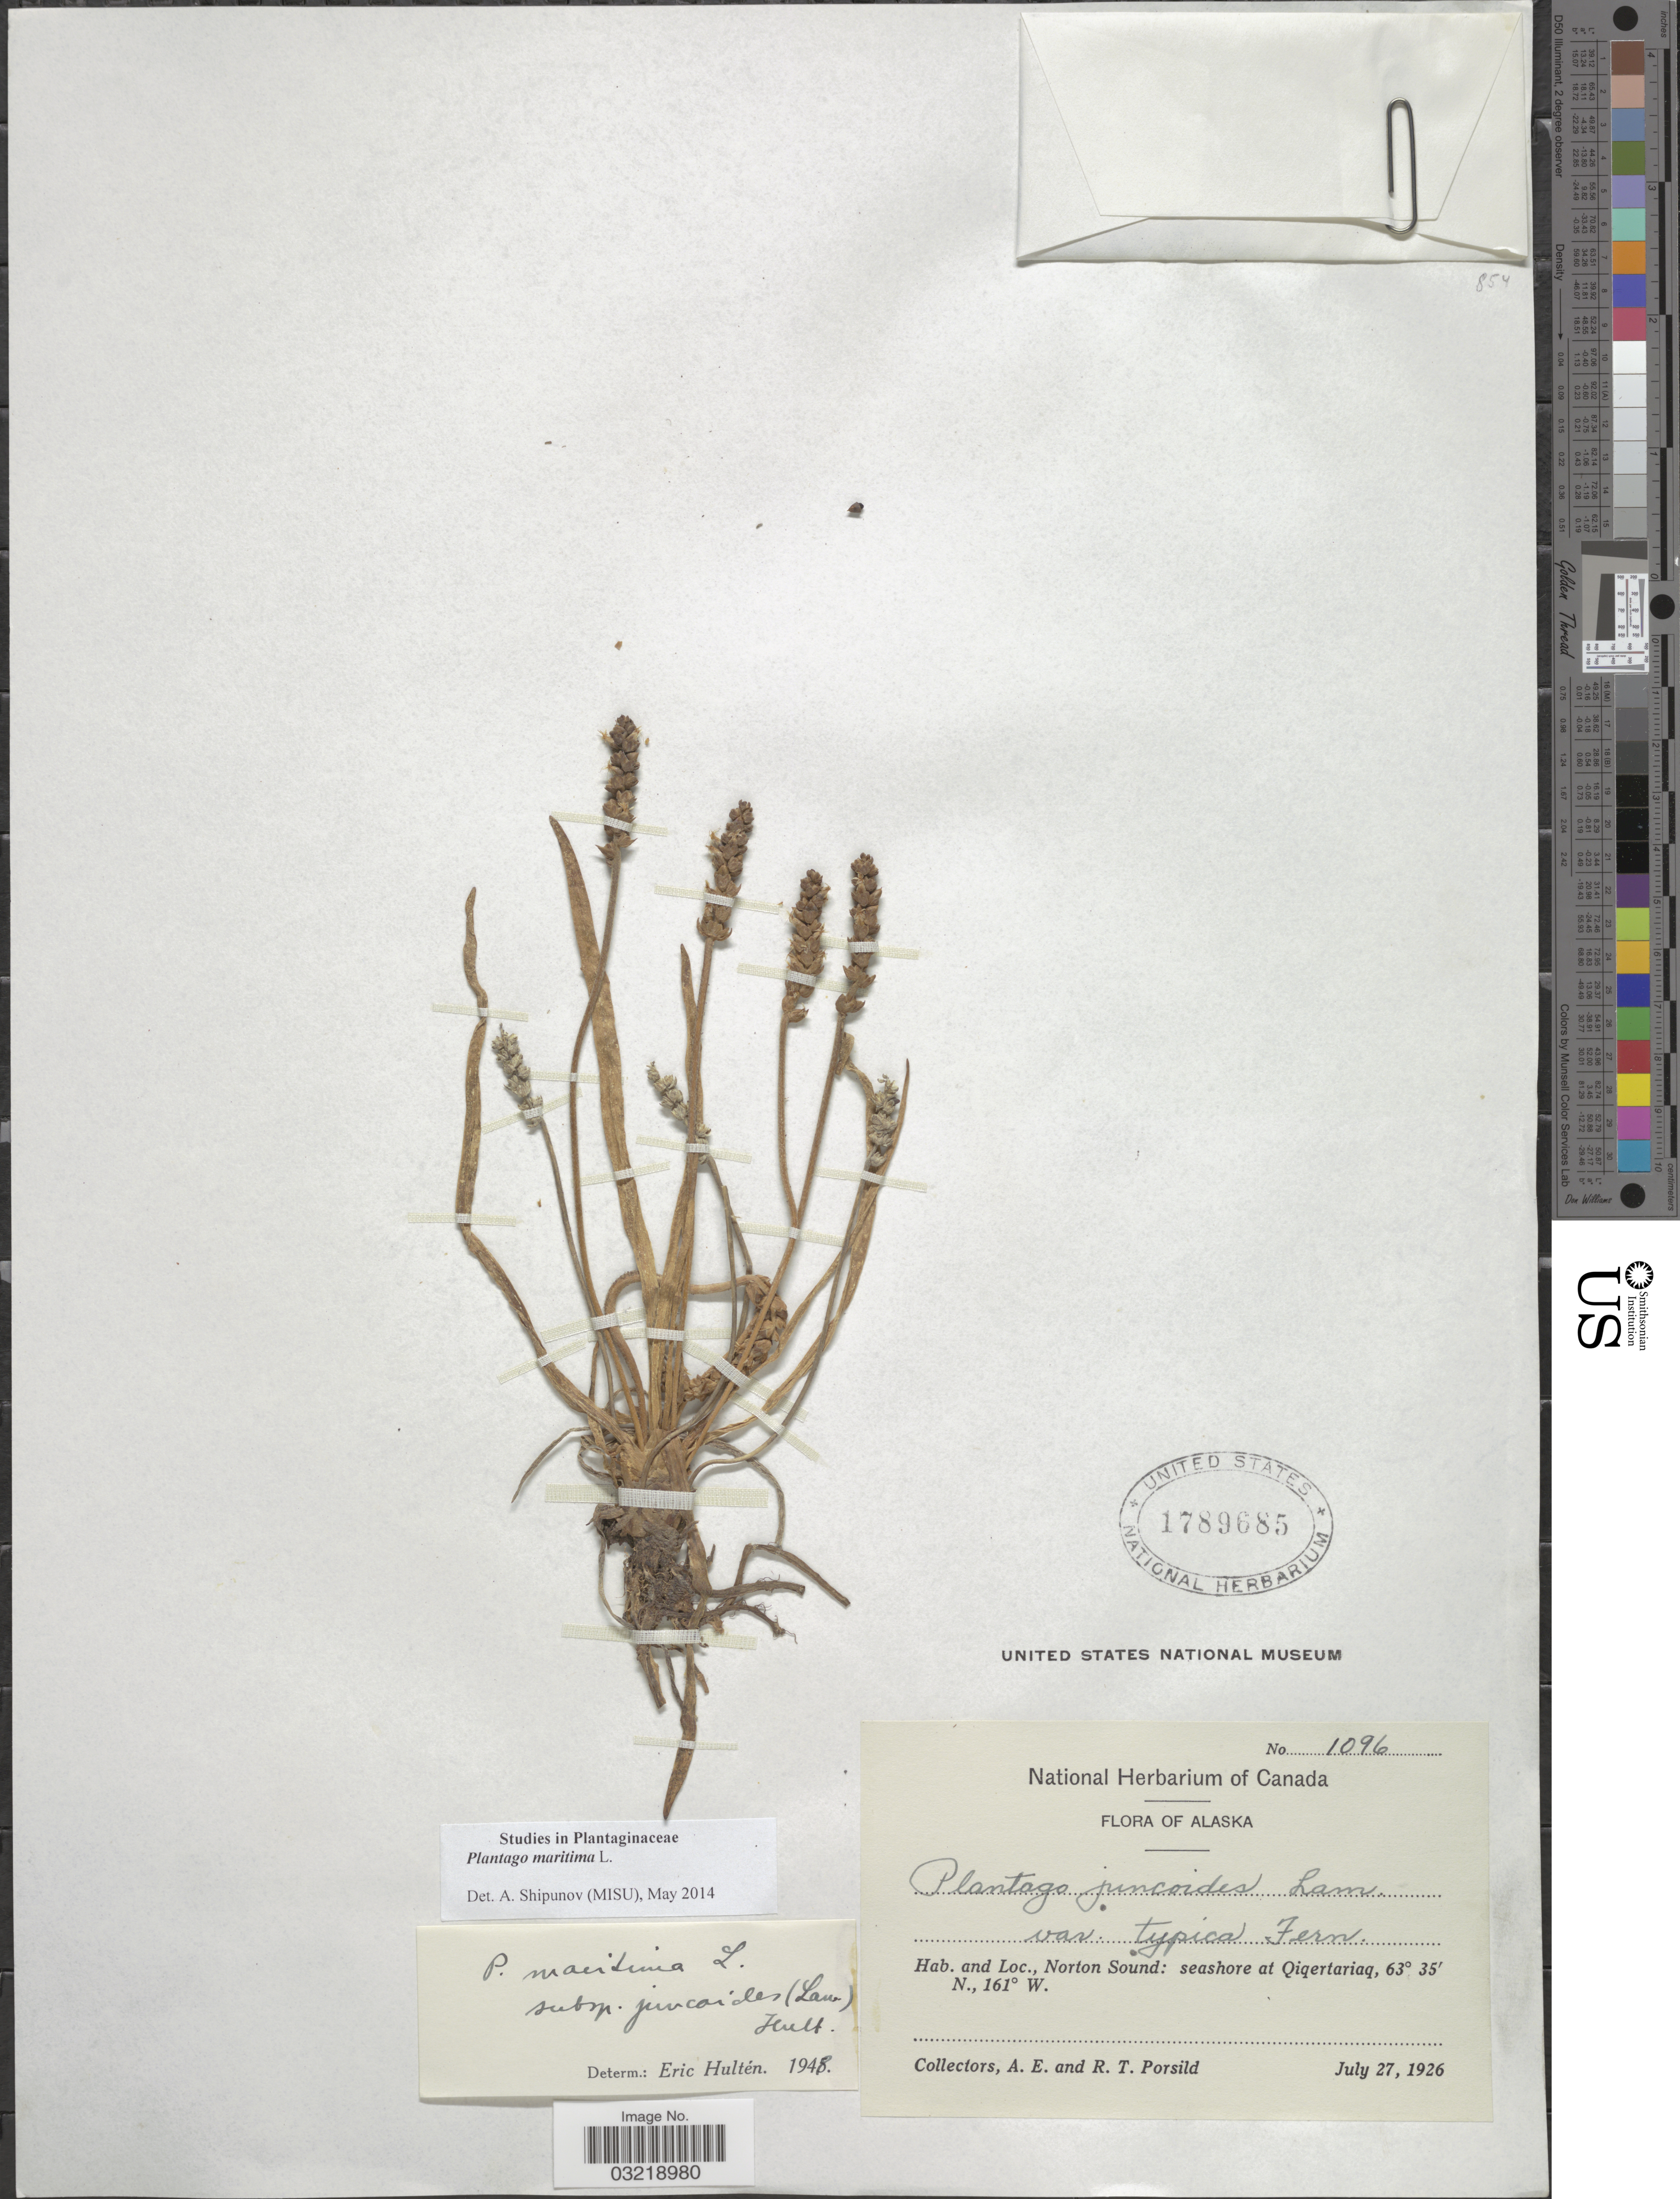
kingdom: Plantae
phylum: Tracheophyta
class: Magnoliopsida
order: Lamiales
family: Plantaginaceae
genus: Plantago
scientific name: Plantago maritima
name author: L.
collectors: A. E. Porsild & R. T. Porsild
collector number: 1096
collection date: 1926-07-27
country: United States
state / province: Alaska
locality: Norton Sound: seashore at Qiqertariaq.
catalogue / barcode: US 1789685